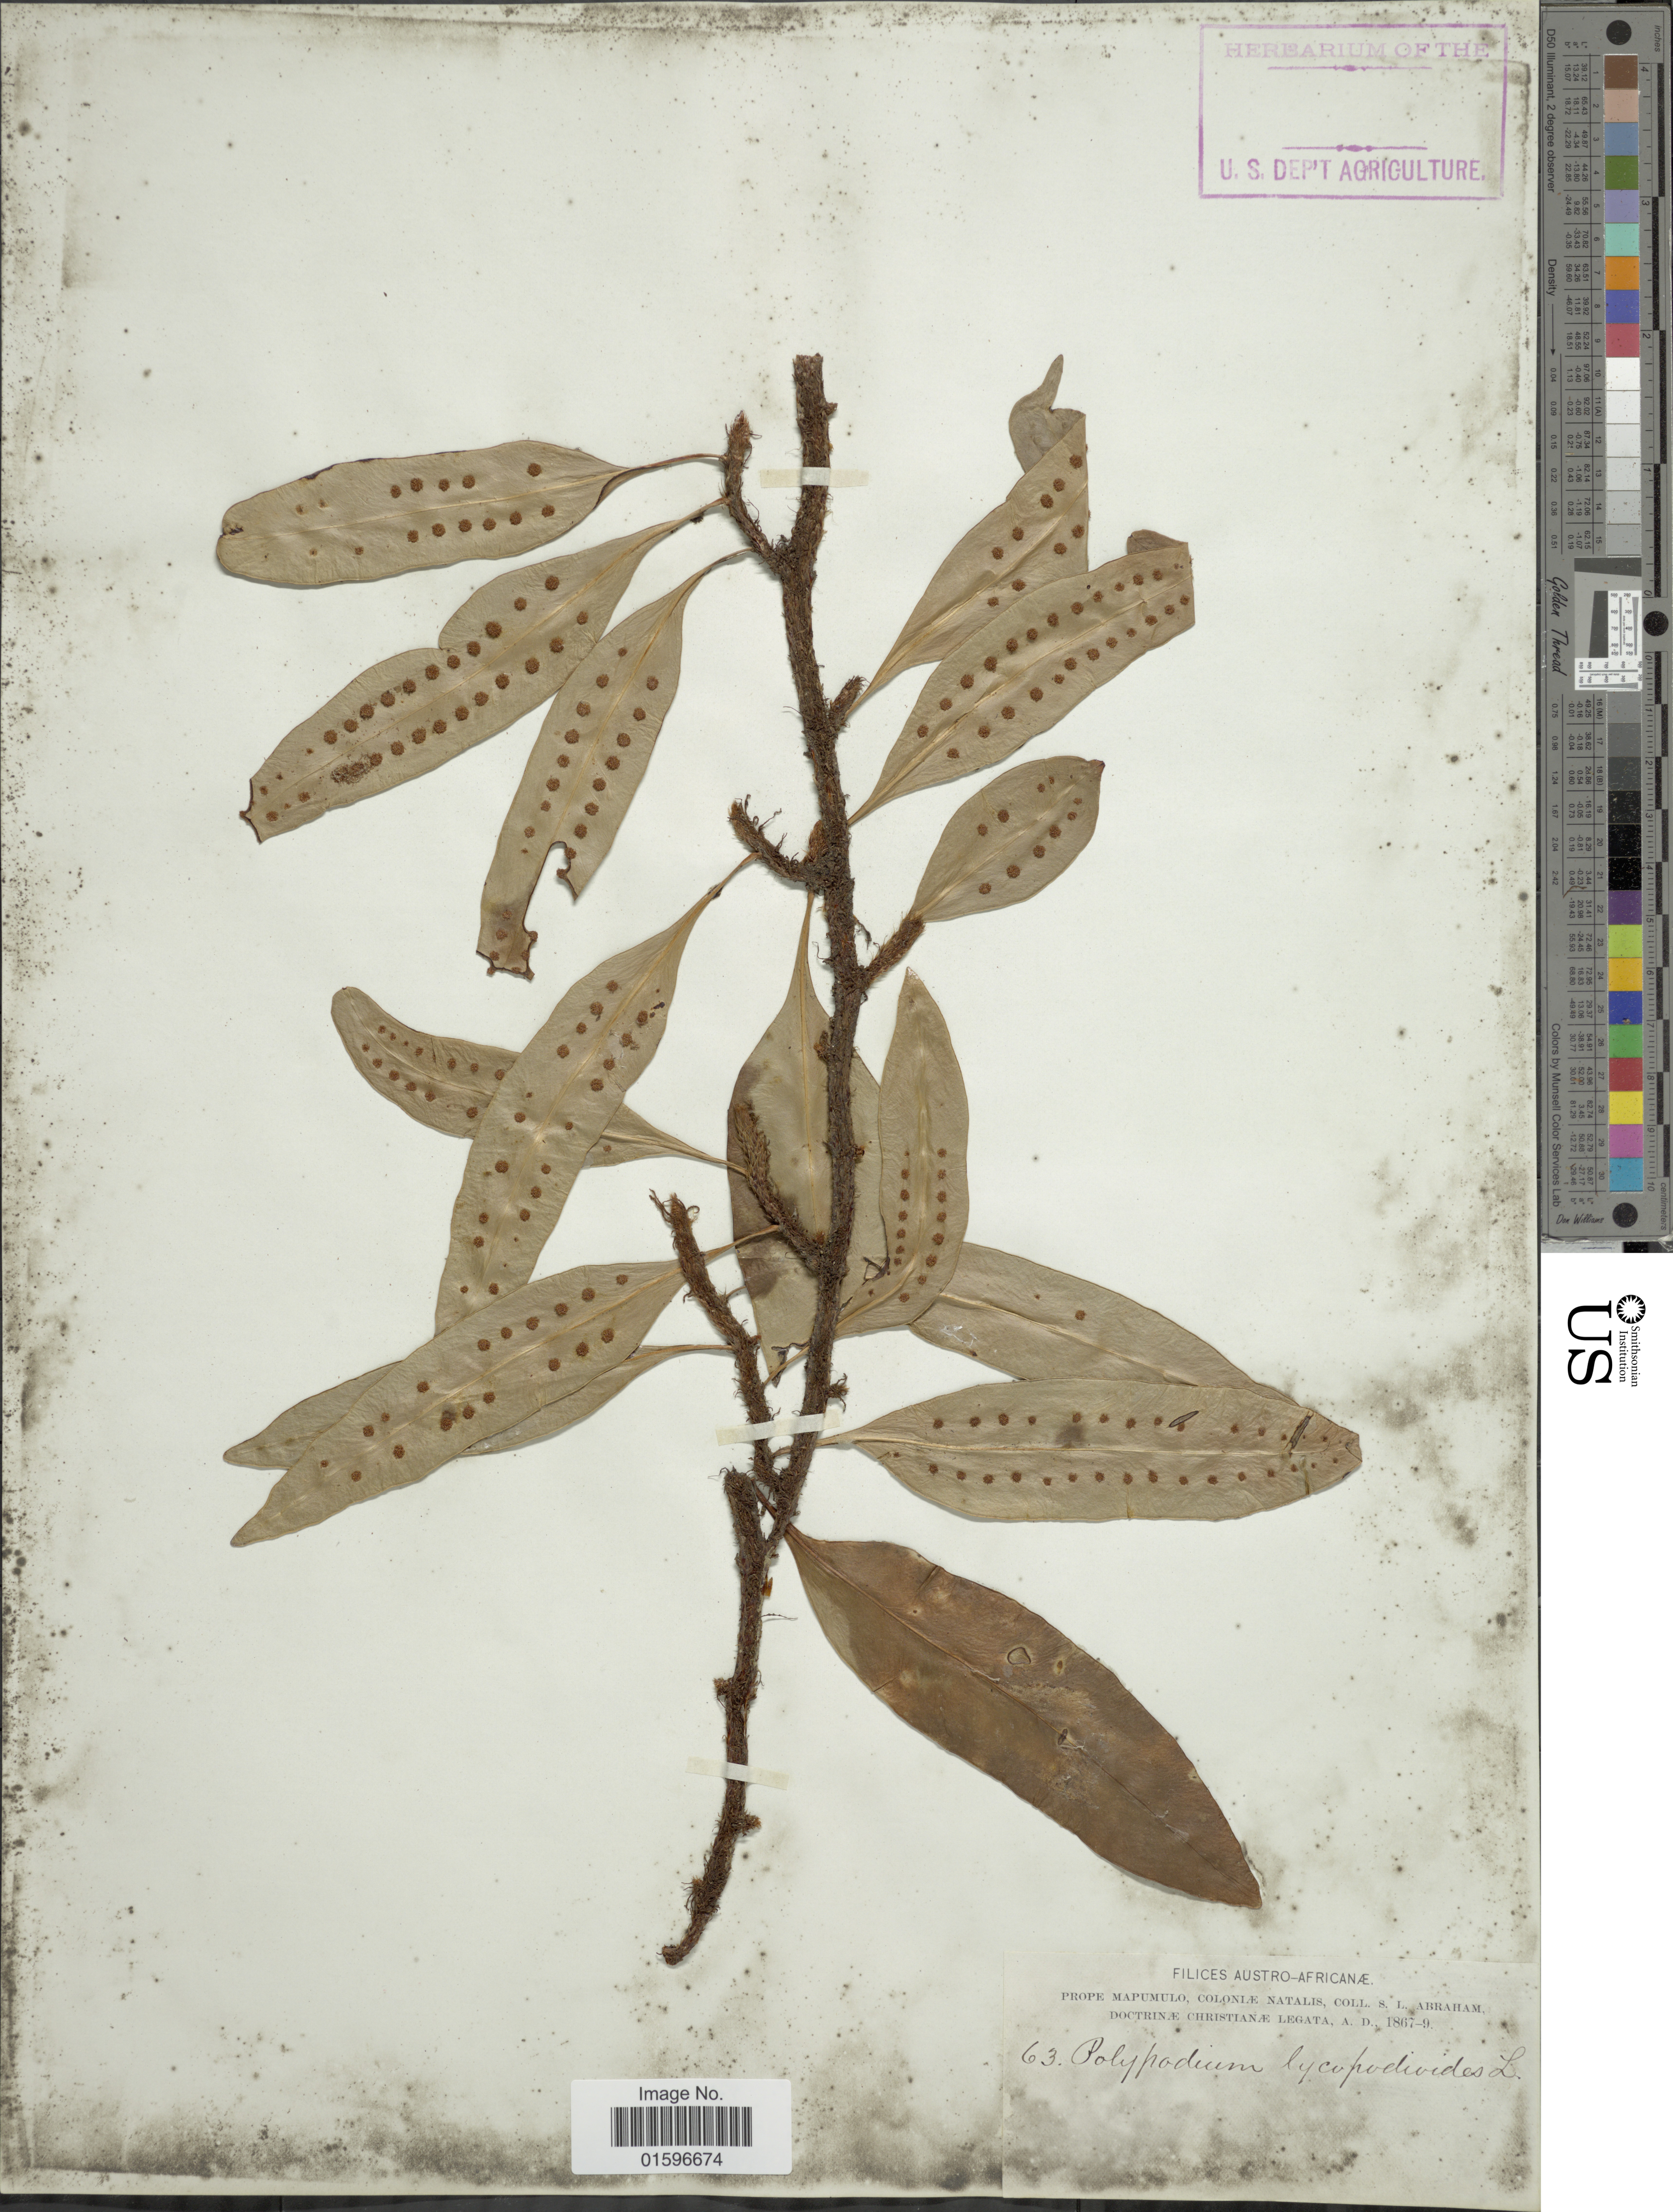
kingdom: Plantae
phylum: Tracheophyta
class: Polypodiopsida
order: Polypodiales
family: Polypodiaceae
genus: Polypodium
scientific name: Polypodium lycopodioides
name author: L.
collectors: S. Abraham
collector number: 63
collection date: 1867/1869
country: South Africa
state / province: KwaZulu-Natal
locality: Austro-Africanae, Mapumulo, Colonie Natalis